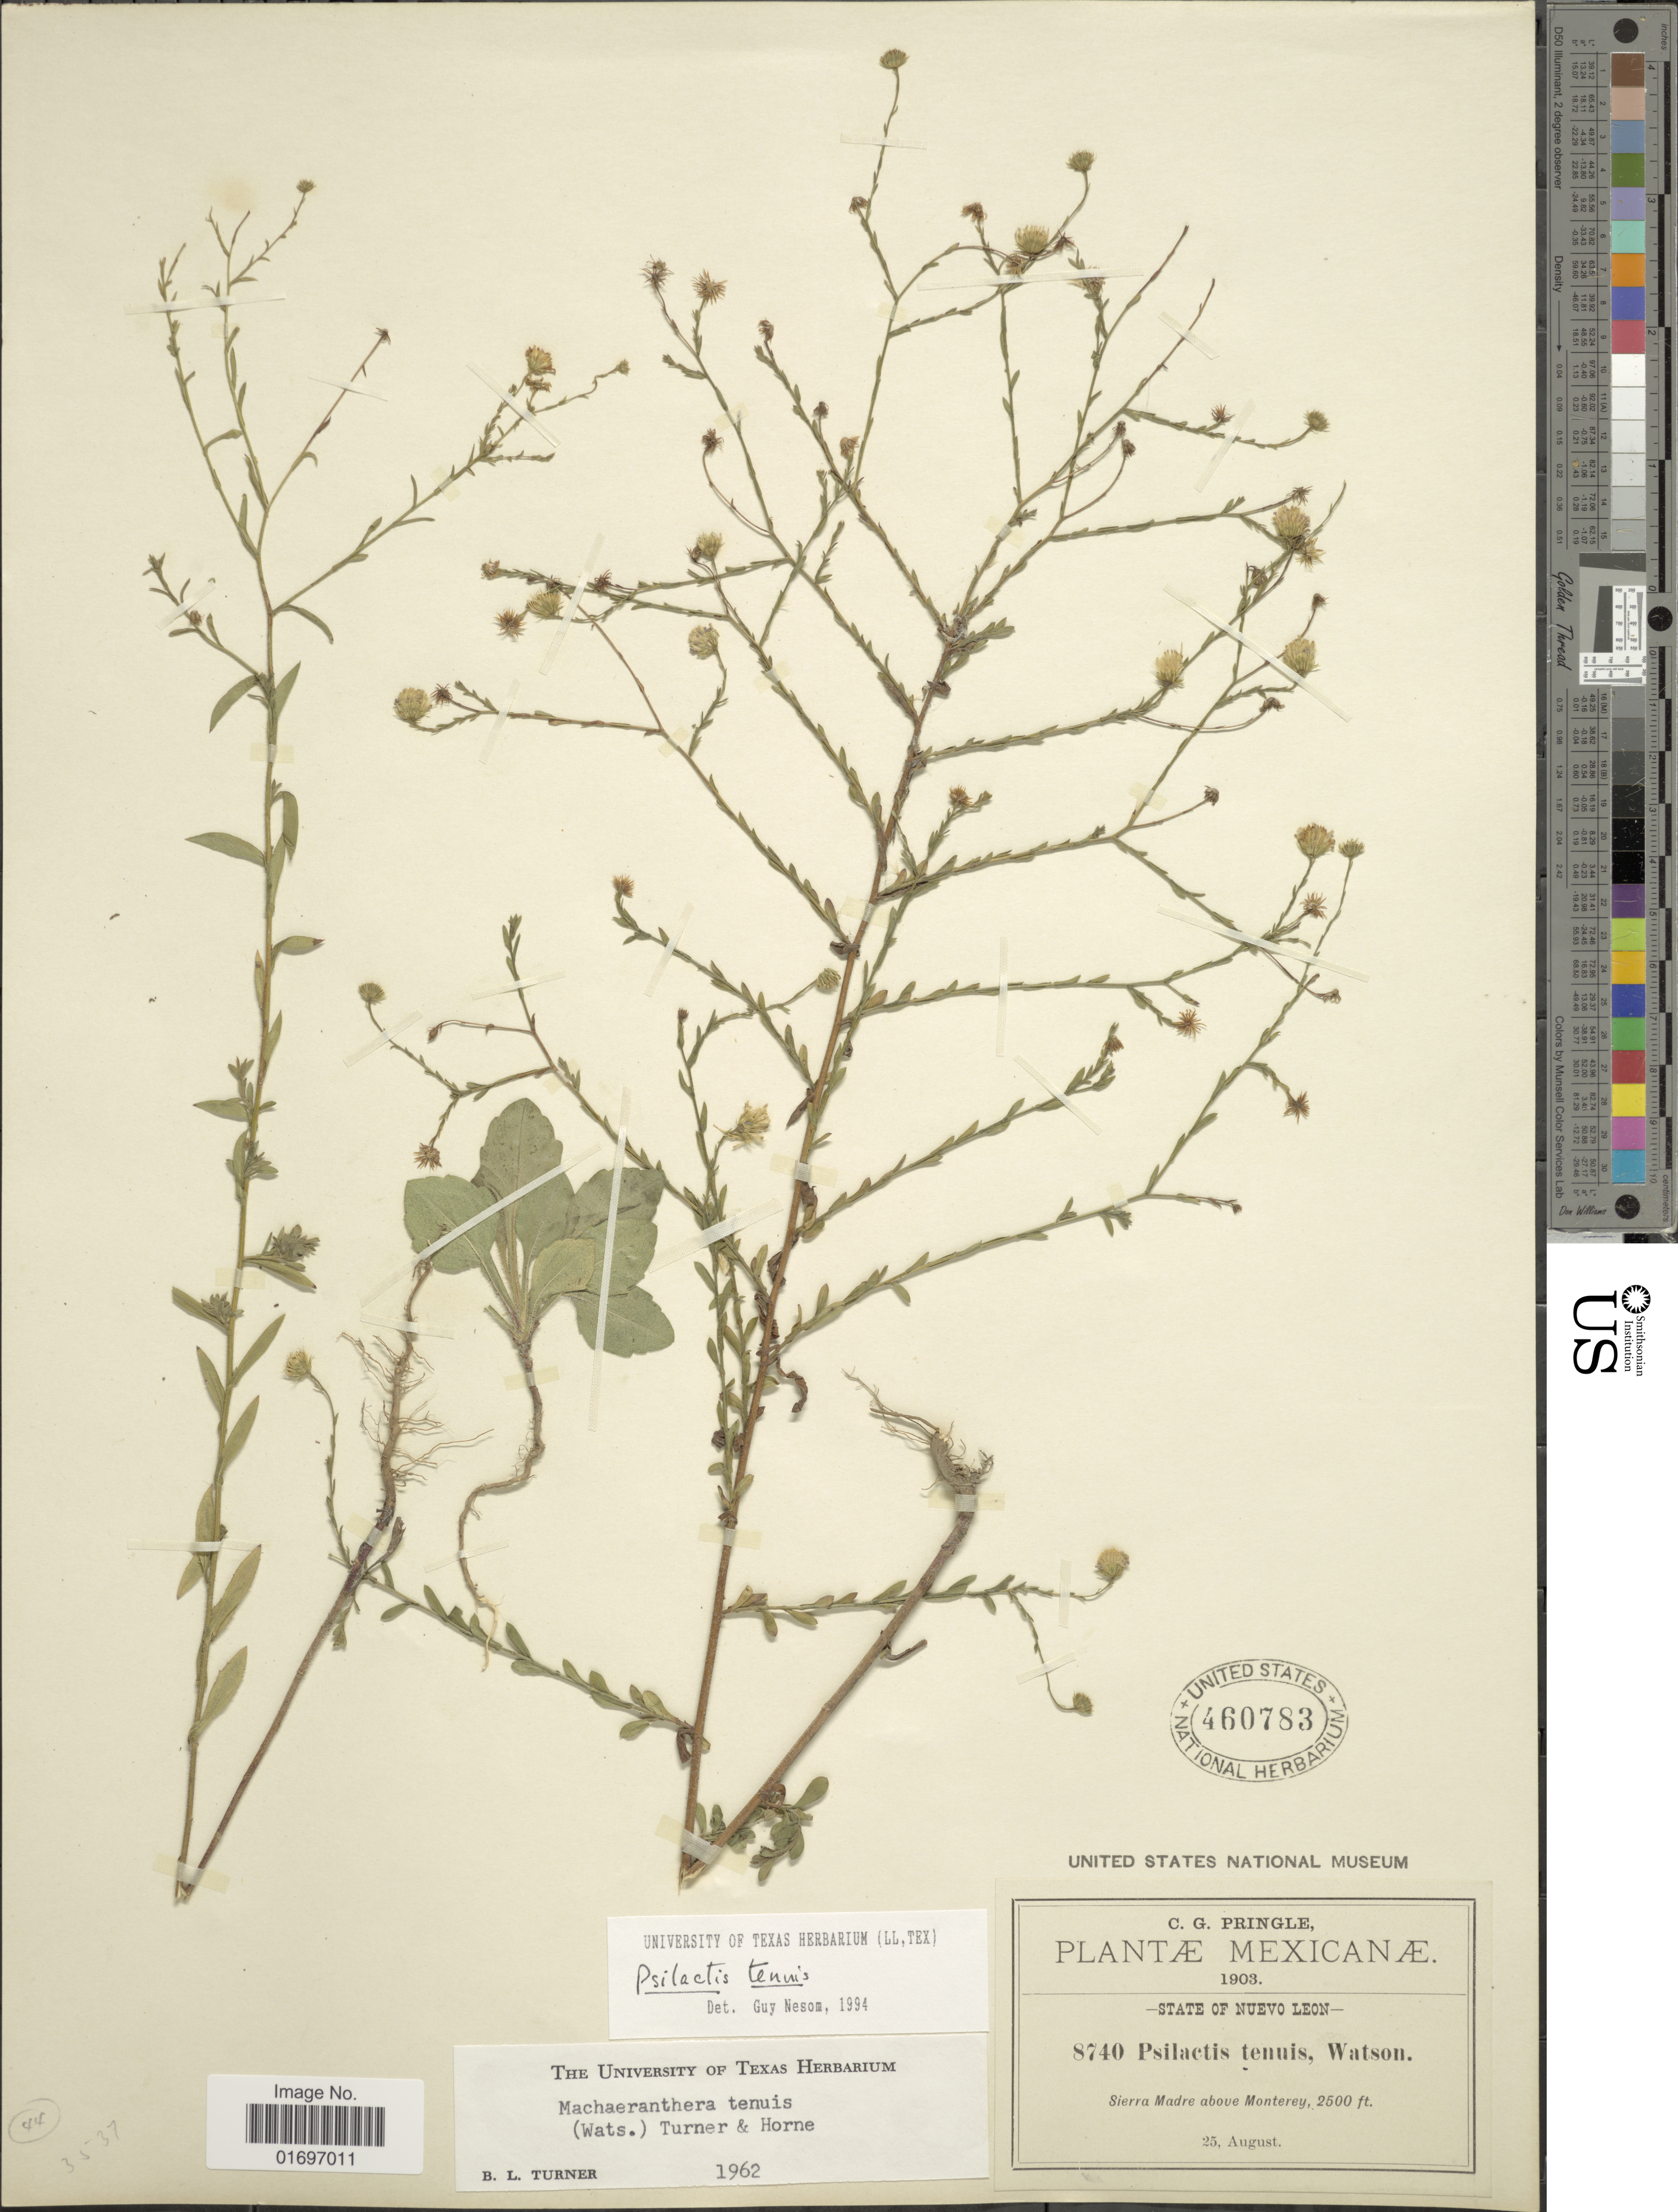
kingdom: Plantae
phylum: Tracheophyta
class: Magnoliopsida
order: Asterales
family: Asteraceae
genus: Psilactis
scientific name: Psilactis tenuis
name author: S. Watson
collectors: C. G. Pringle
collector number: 8740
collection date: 1903-08-25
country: Mexico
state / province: Nuevo León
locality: State of Nuevo Leon. Sierra Madre above Monterey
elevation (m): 762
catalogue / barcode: US 460783